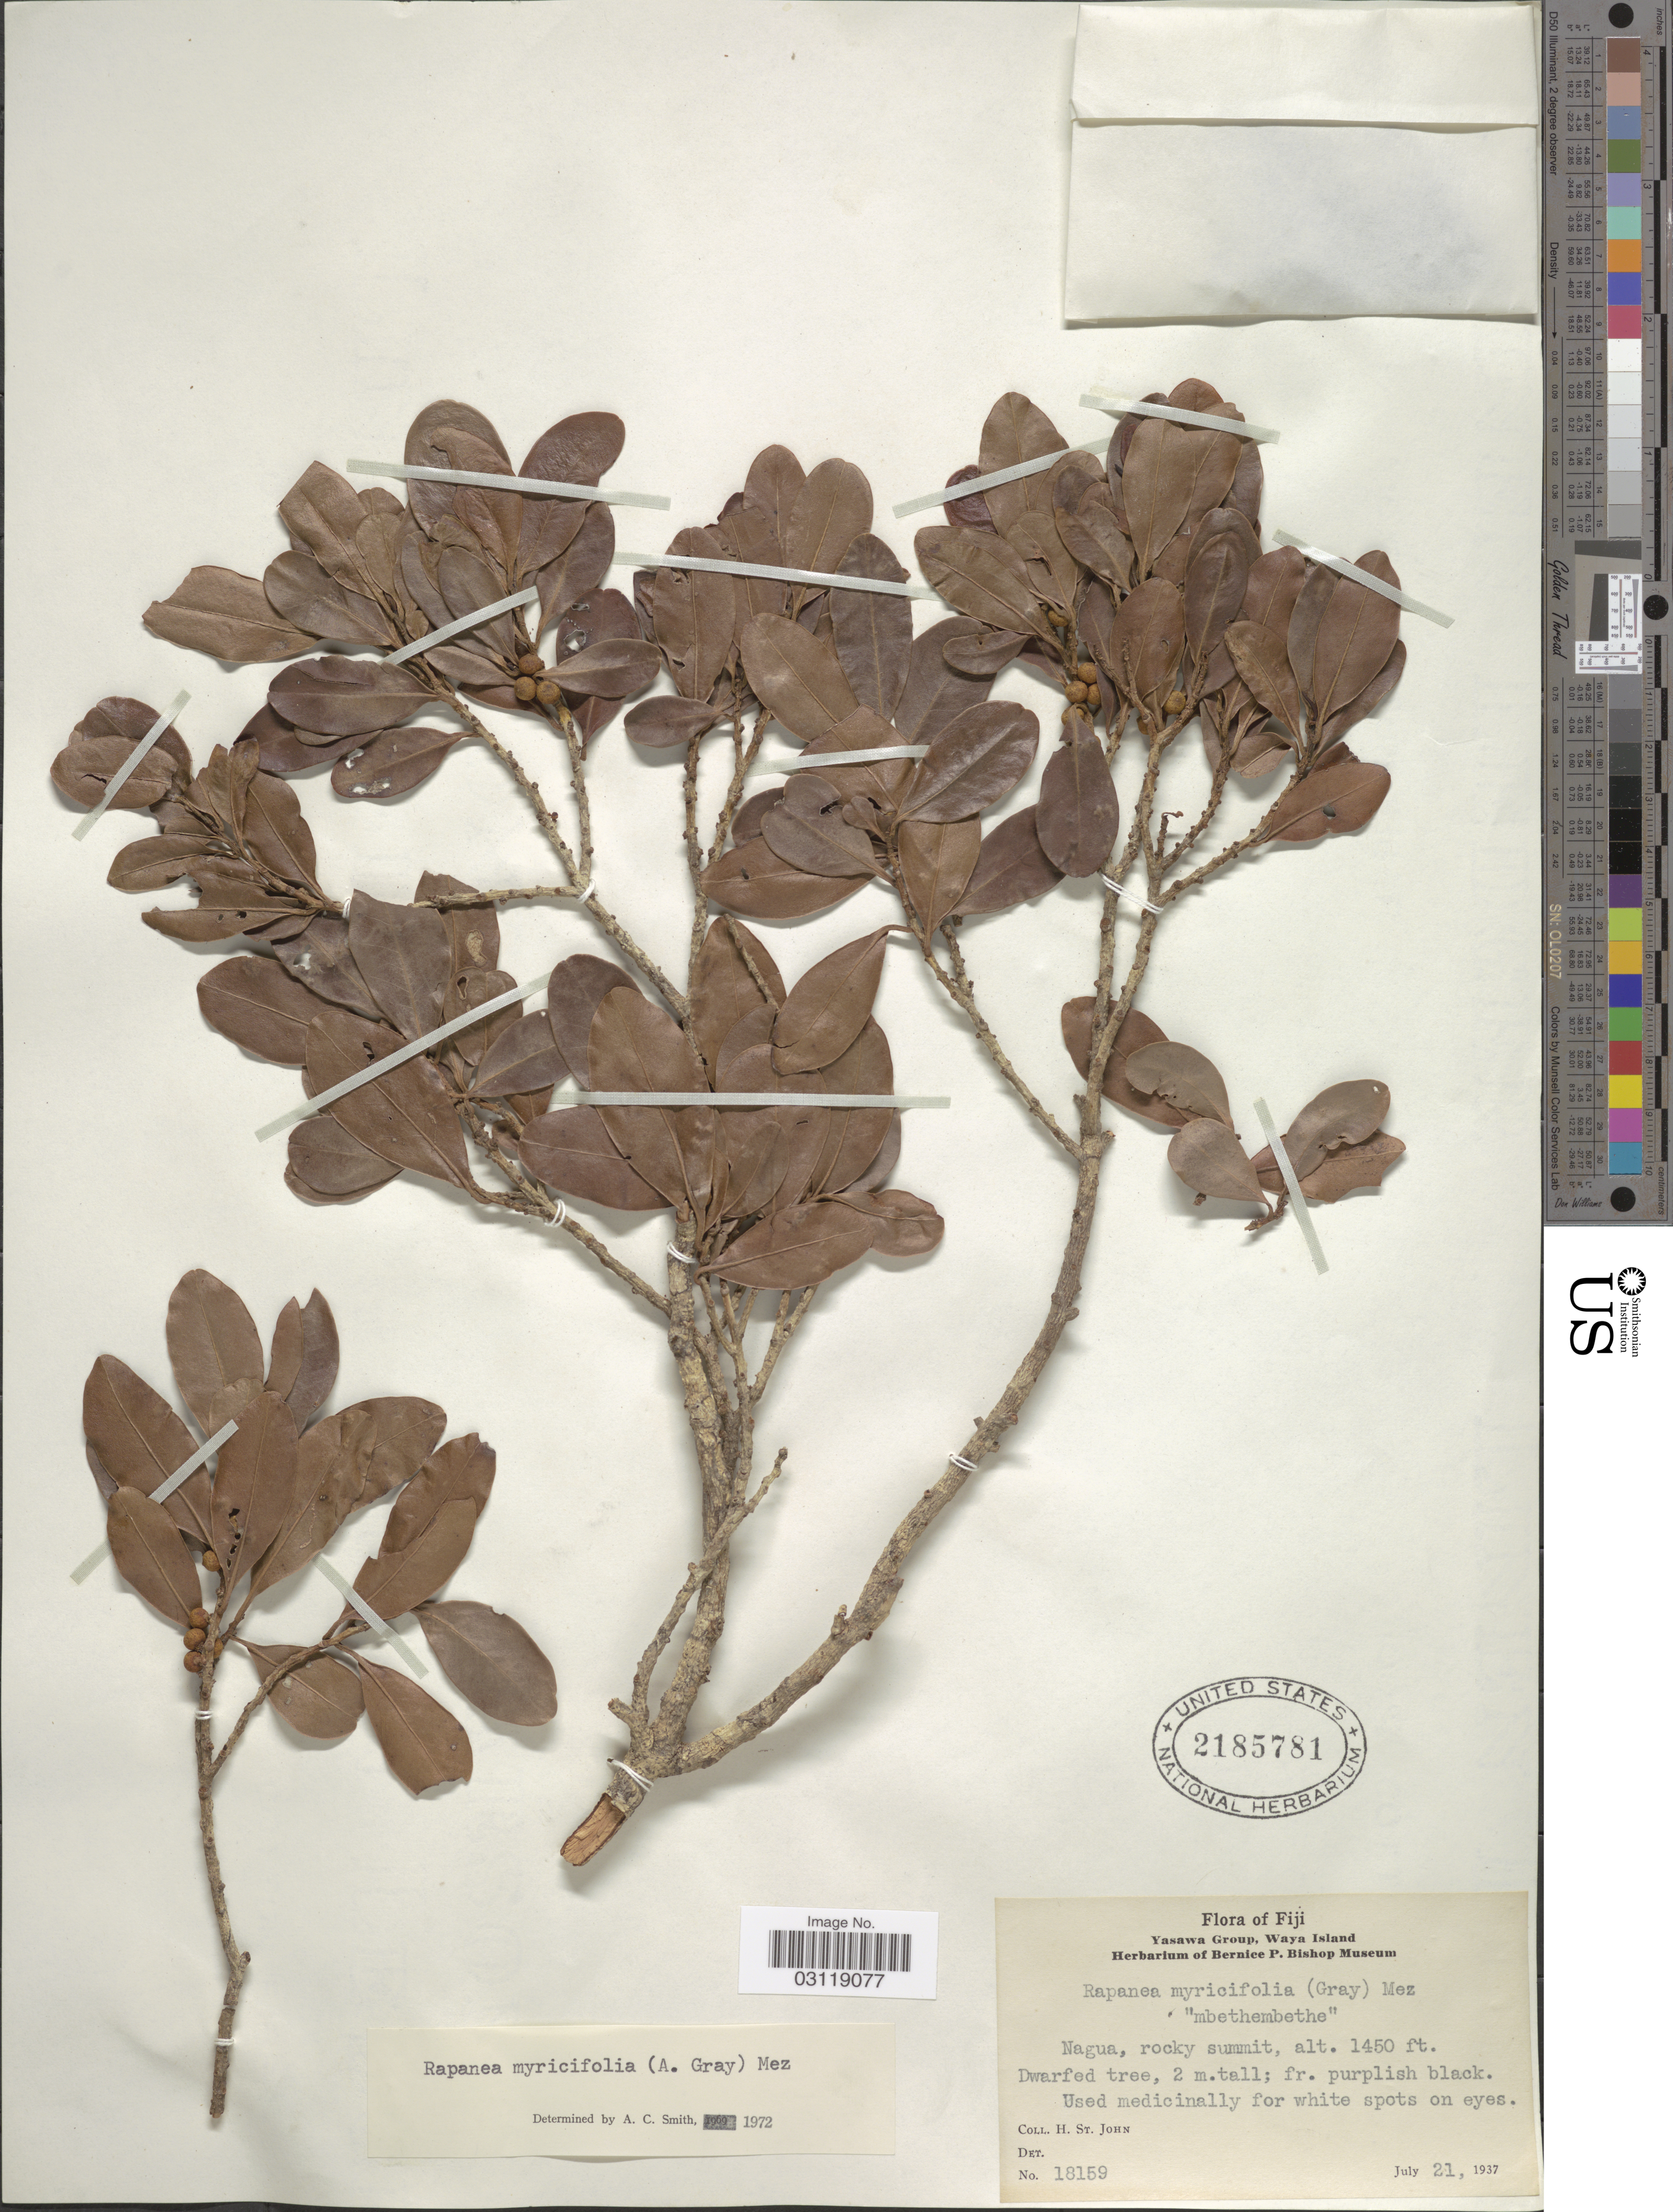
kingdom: Plantae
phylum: Tracheophyta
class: Magnoliopsida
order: Ericales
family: Primulaceae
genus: Rapanea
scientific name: Rapanea myricifolia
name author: (A. Gray) Mez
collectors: H. St. John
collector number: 18159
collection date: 1937-07-21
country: Fiji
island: Waya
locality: Yasawa Group, Waya Island. Nagua.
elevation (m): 442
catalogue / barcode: US 2185781